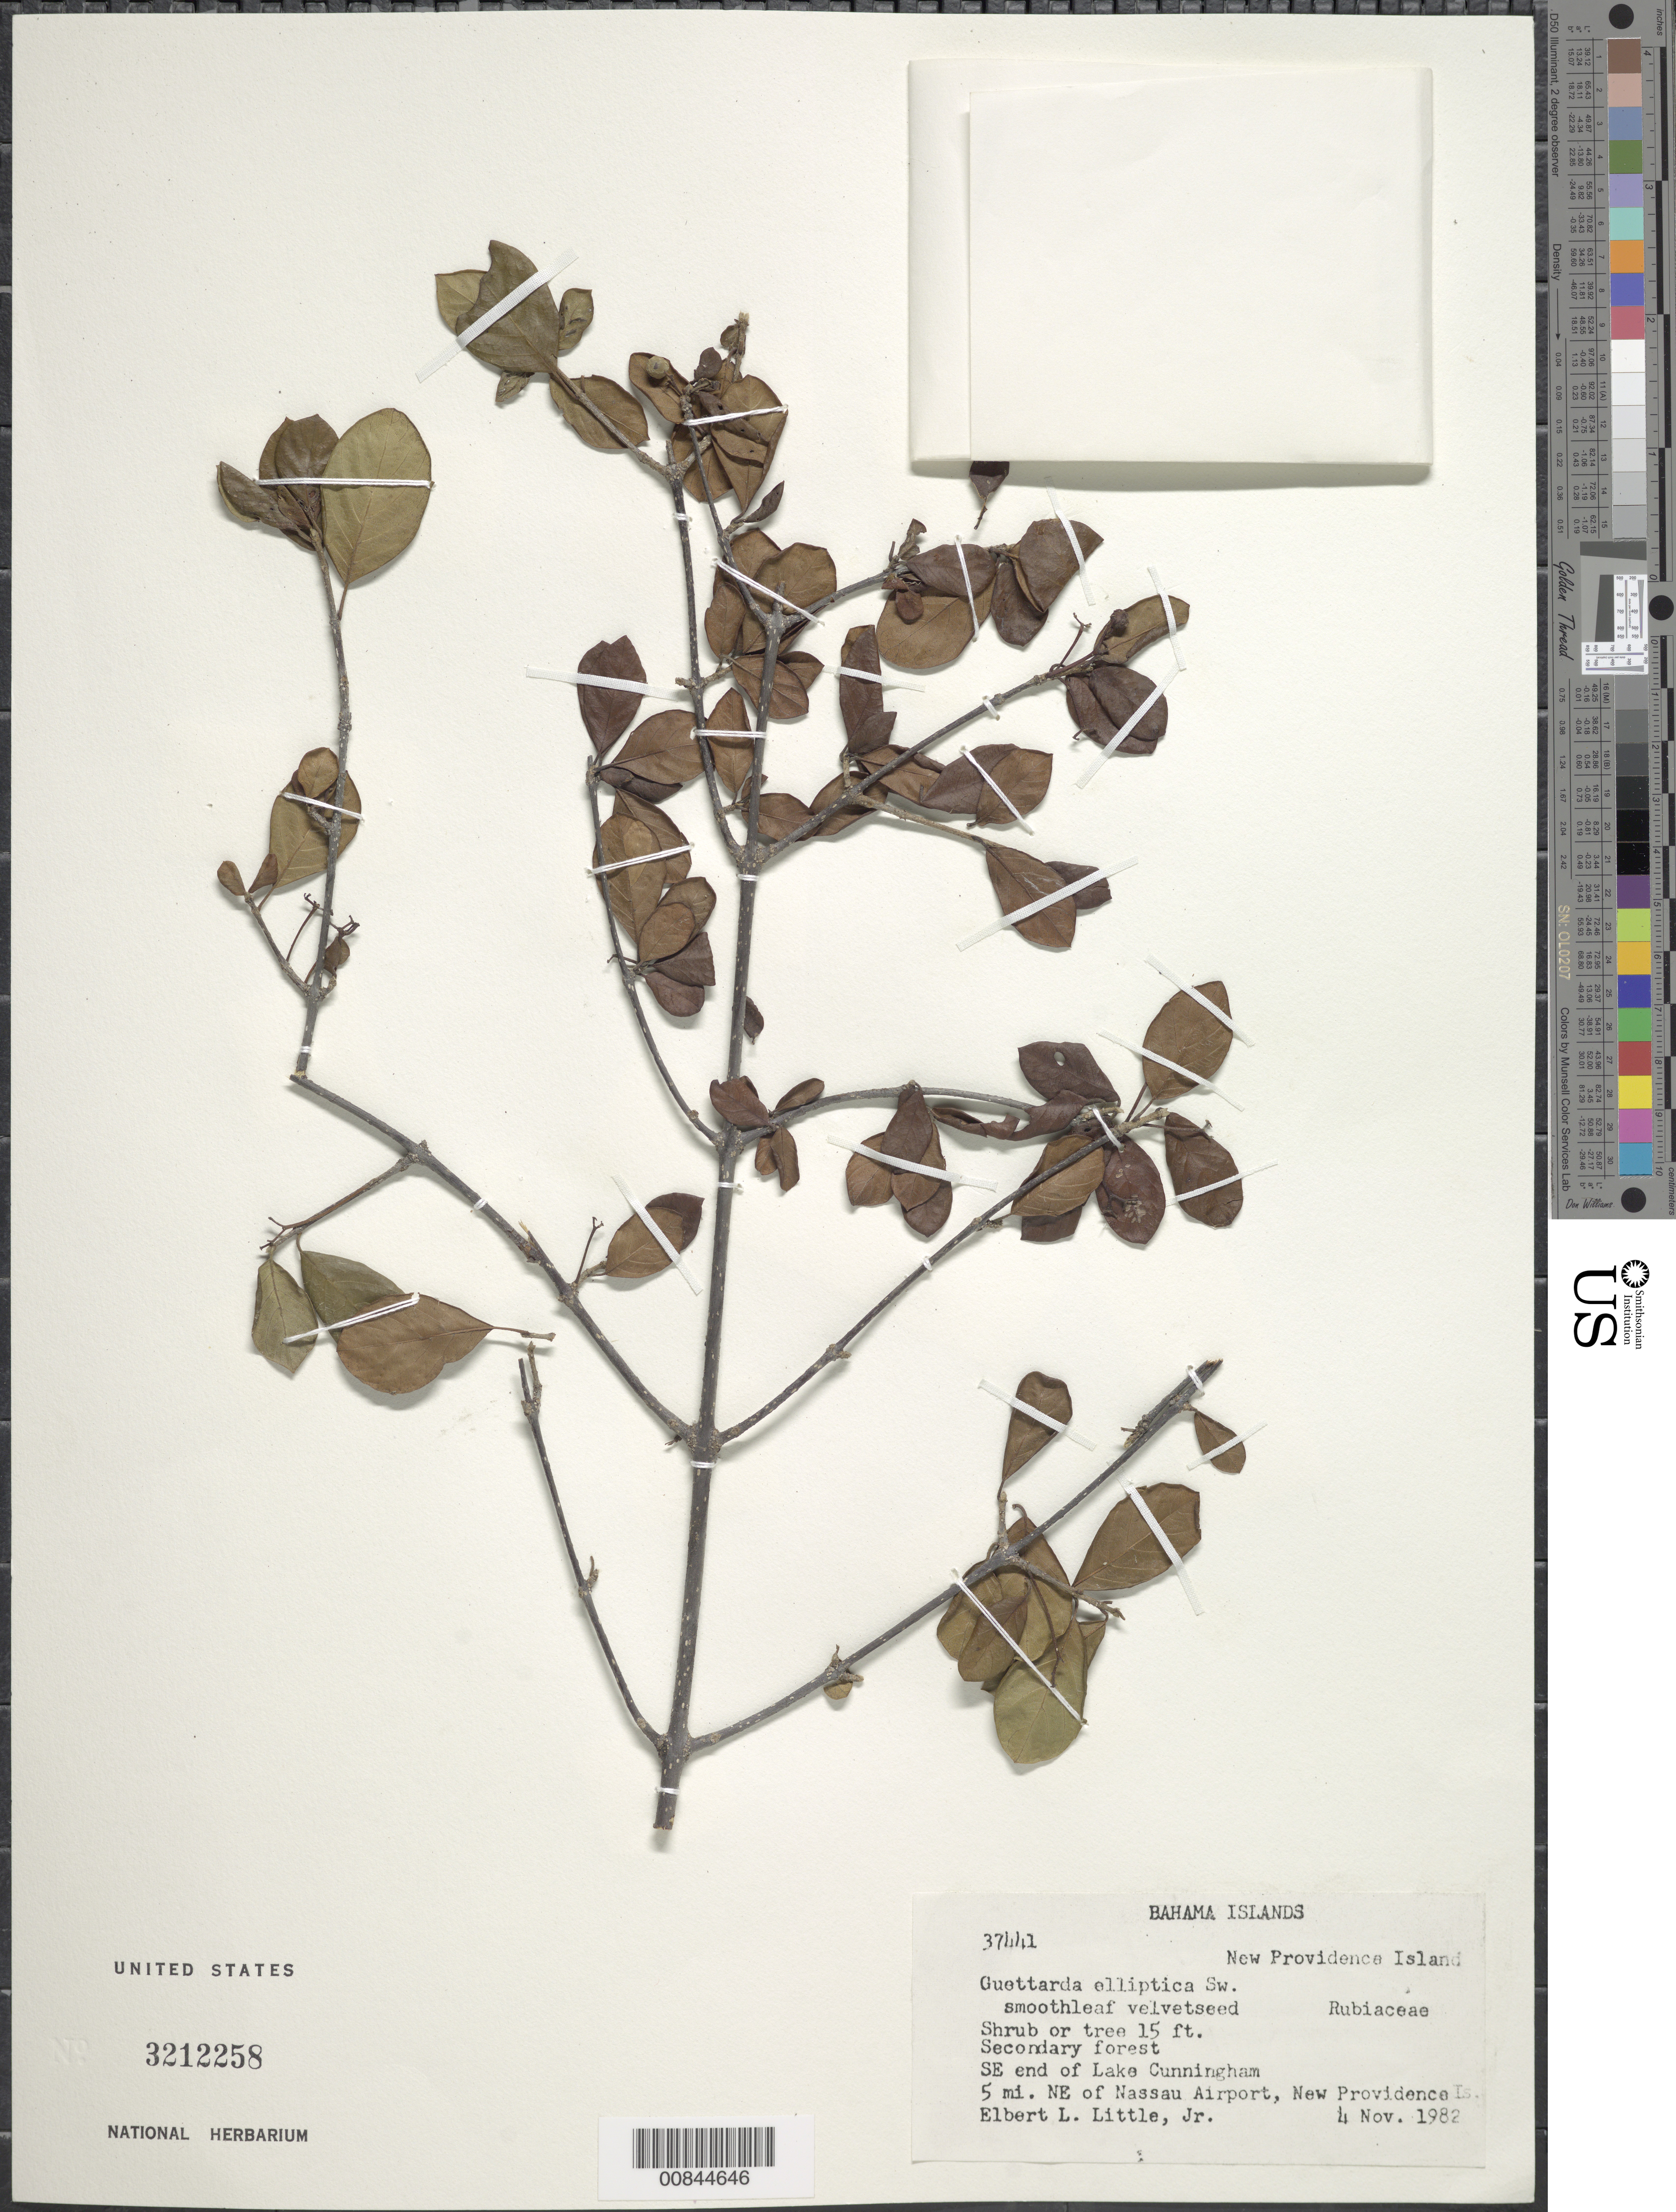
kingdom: Plantae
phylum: Tracheophyta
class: Magnoliopsida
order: Gentianales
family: Rubiaceae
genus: Guettarda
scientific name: Guettarda elliptica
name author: Sw.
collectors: E. L. Little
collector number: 37441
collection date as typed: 04 Nov 1982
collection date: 1982-11-04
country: Bahamas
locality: New Providence Island: SE end of Lake Cunningham; 5 mi. NE of Nassau Airport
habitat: Secondary forest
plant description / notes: Common name: Smoothleaf velvetseed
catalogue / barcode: US 3212258